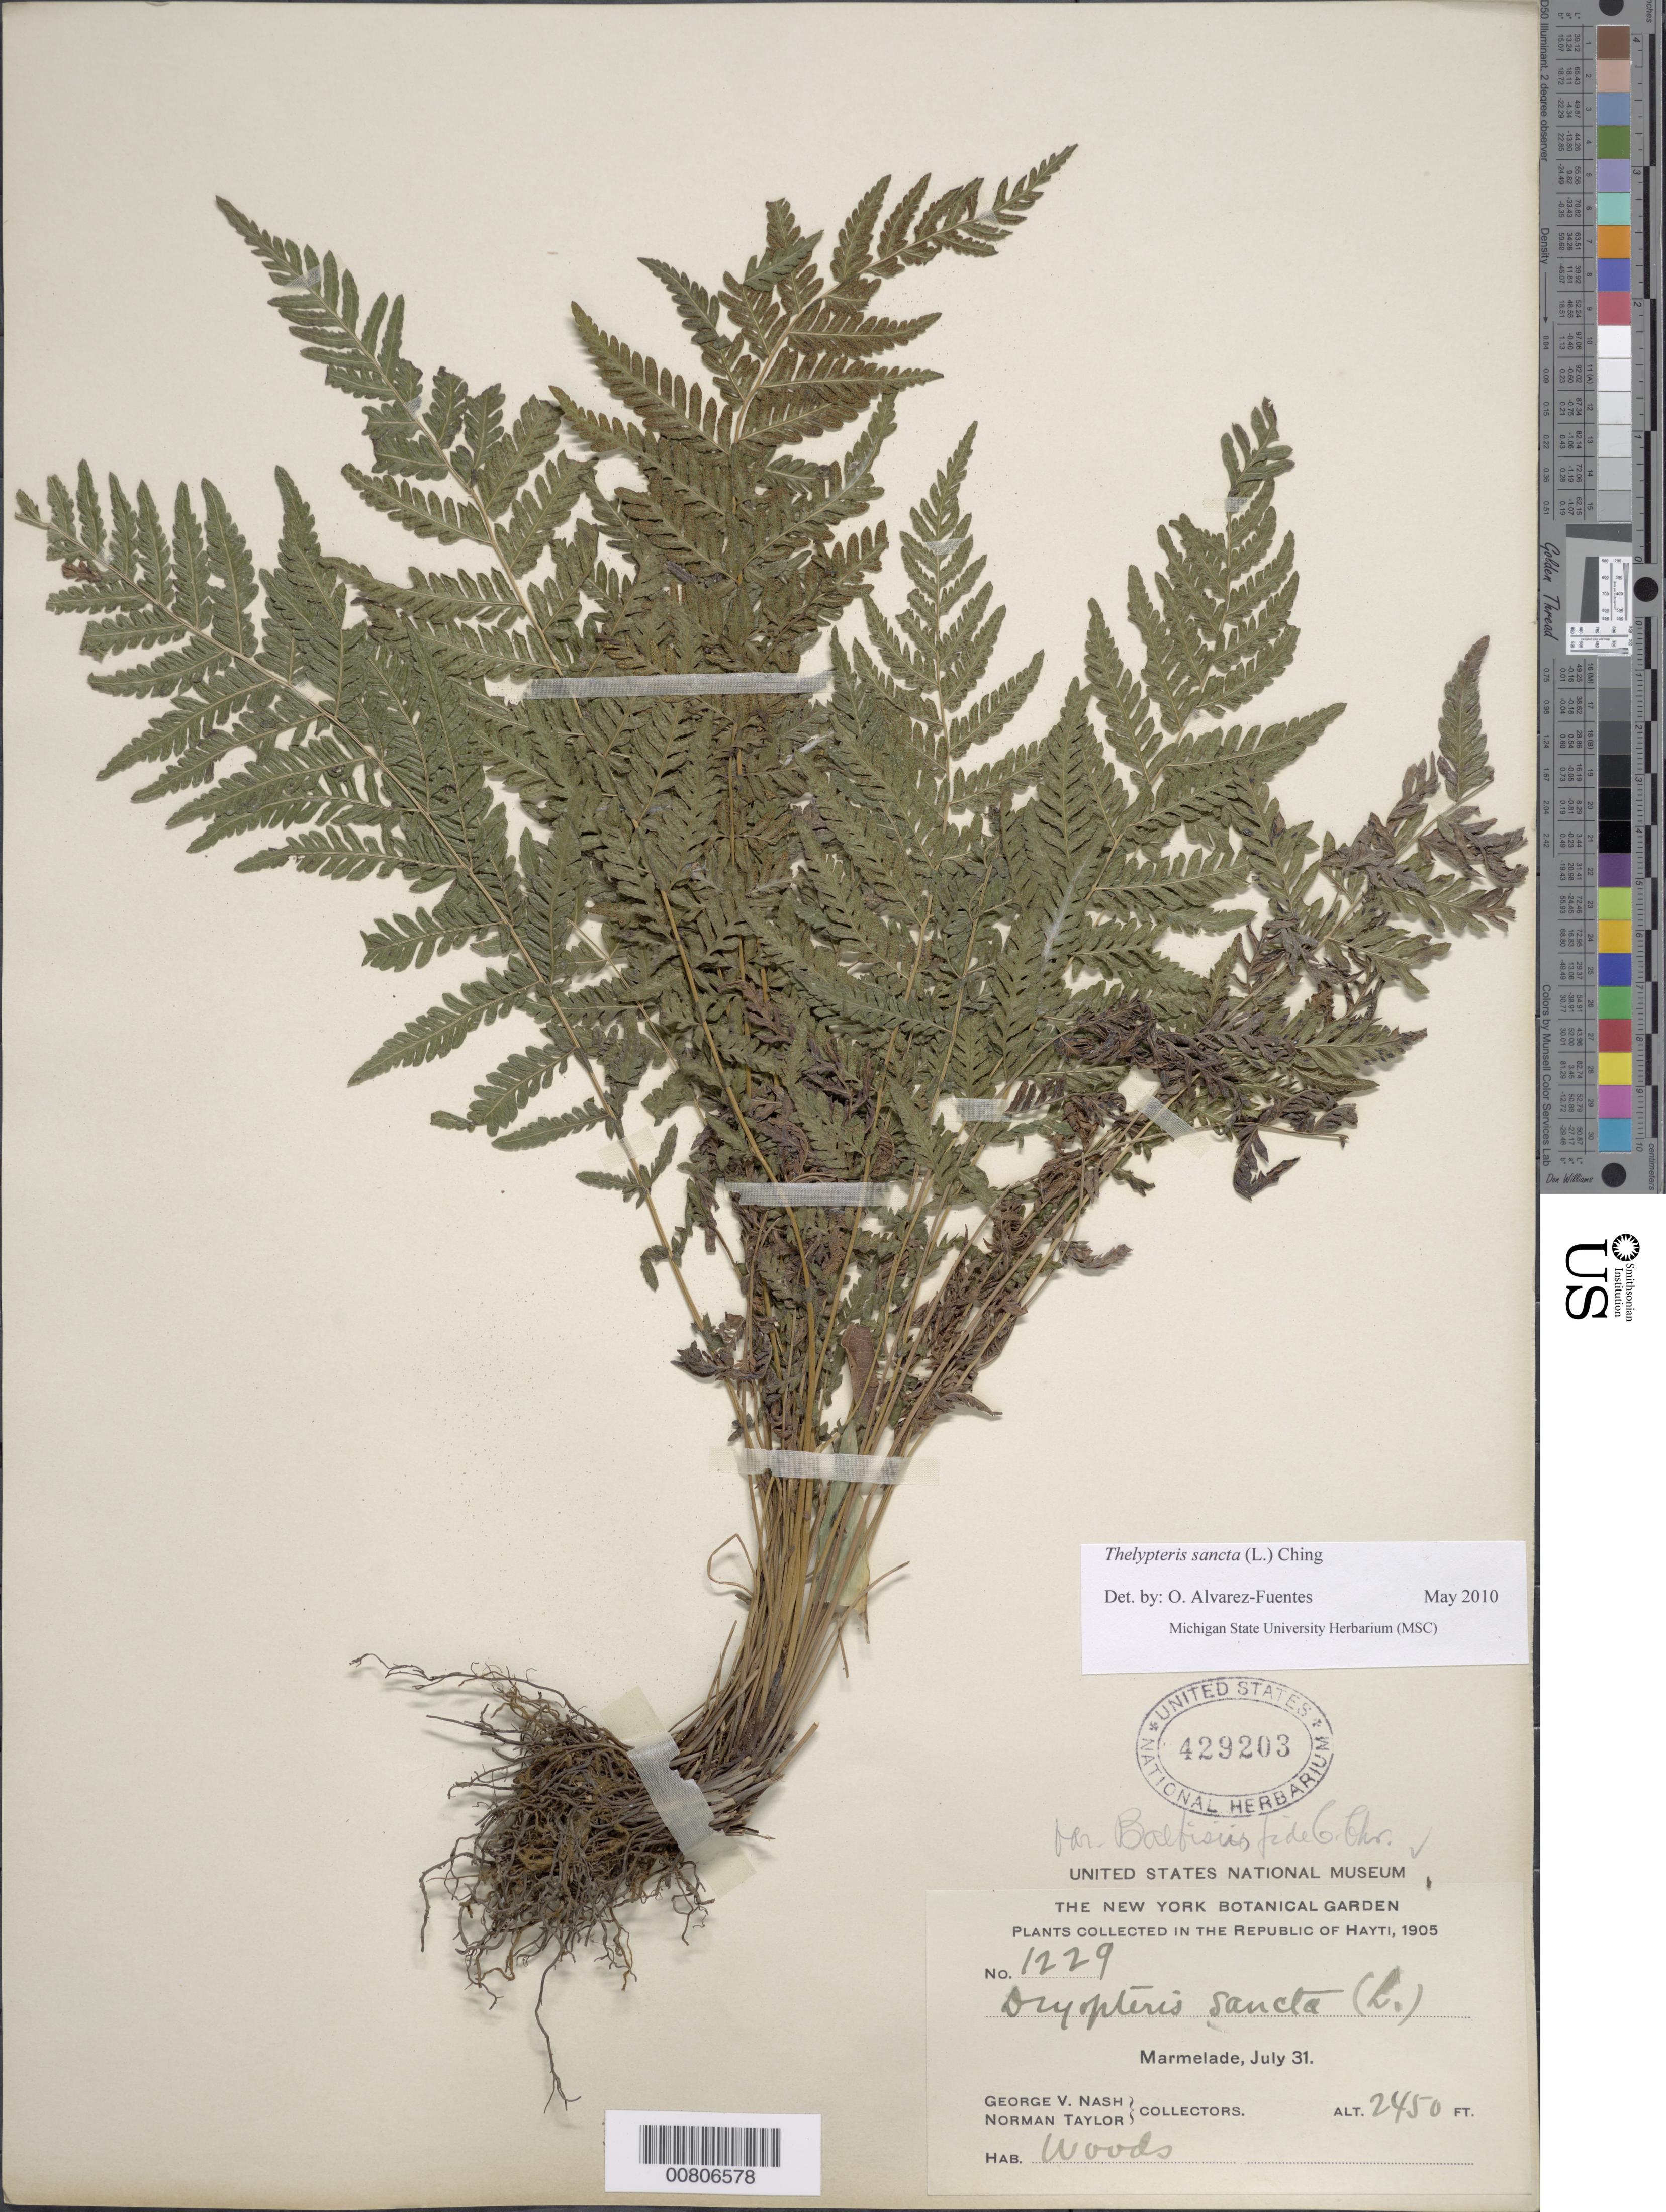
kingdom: Plantae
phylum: Tracheophyta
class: Polypodiopsida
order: Polypodiales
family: Thelypteridaceae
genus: Amauropelta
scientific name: Amauropelta sancta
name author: (L.) Pic. Serm.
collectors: G. V. Nash & N. Taylor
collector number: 1229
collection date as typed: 31 Jul 1905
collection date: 1905-07-31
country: Haiti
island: Hispaniola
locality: Marmelade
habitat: Woods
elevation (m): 747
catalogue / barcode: US 429203